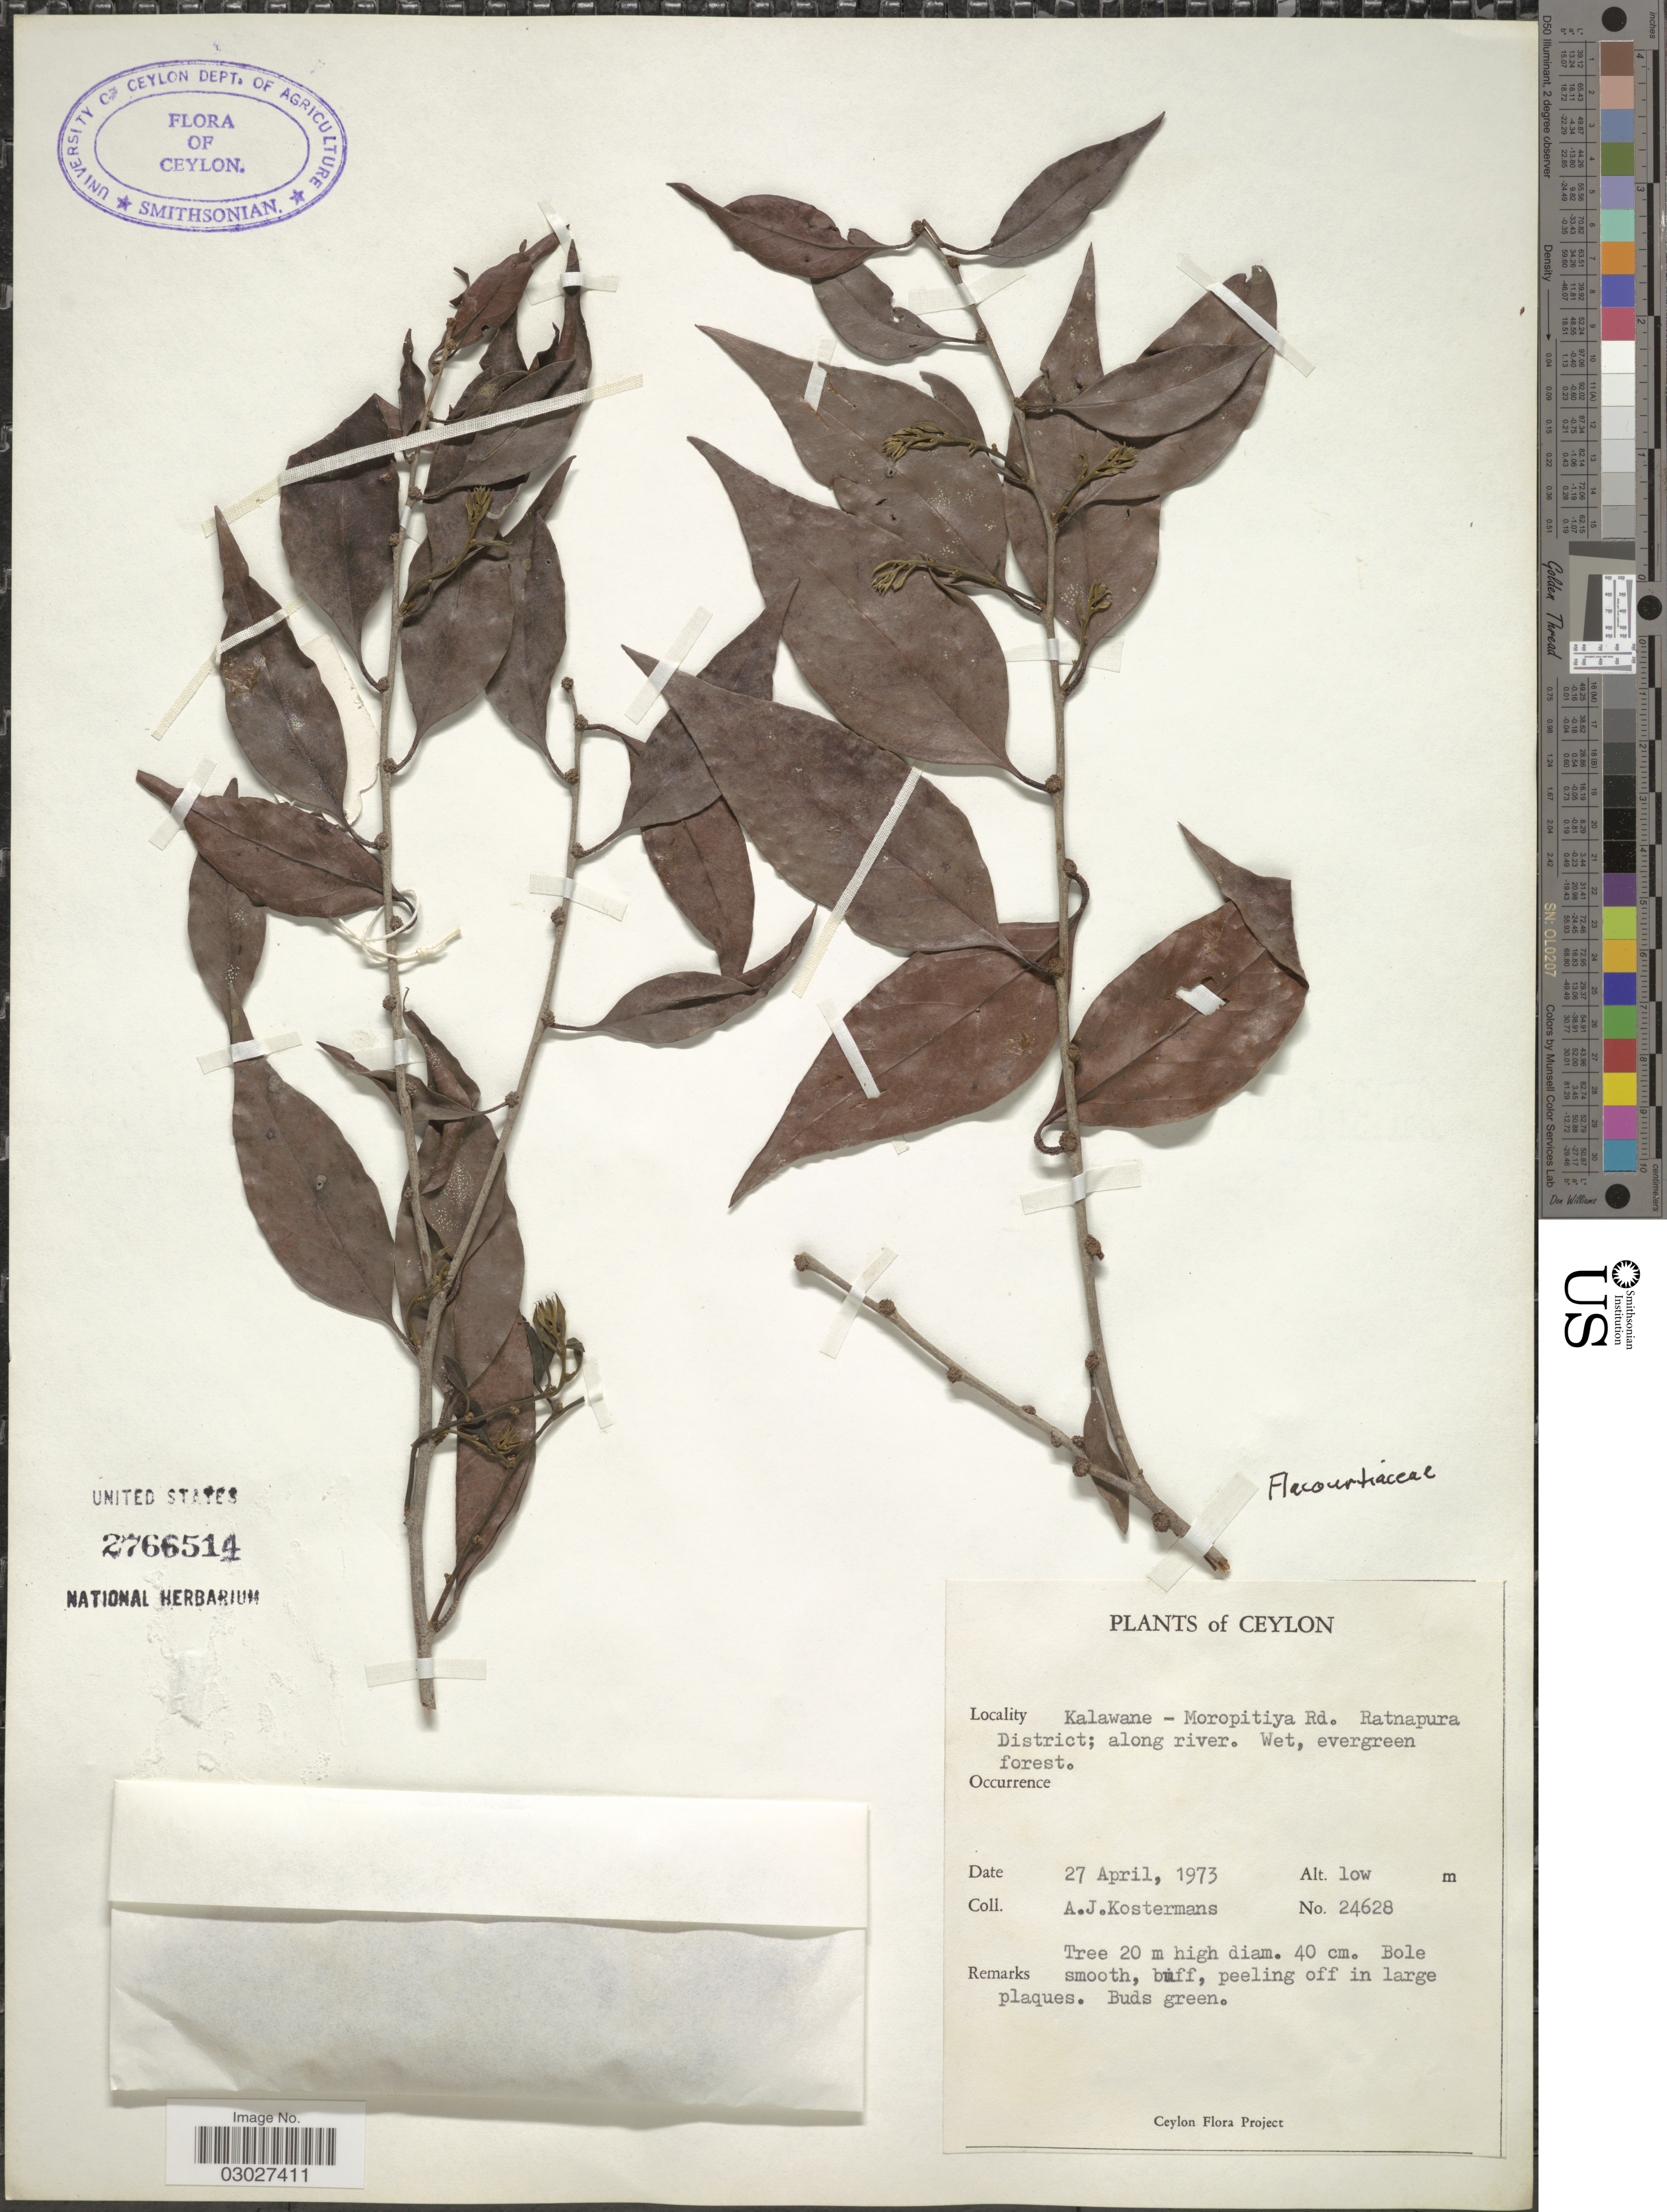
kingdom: Plantae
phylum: Tracheophyta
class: Magnoliopsida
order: Ericales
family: Ebenaceae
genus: Diospyros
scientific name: Diospyros acuminata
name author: (Thwaites) Kosterm.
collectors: A. Kostermanns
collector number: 24628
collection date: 1973-04-27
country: Sri Lanka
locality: Ceylon. Kalawane - Moropitiya Rd. Ratnapura District; along river.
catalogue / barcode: US 2766514